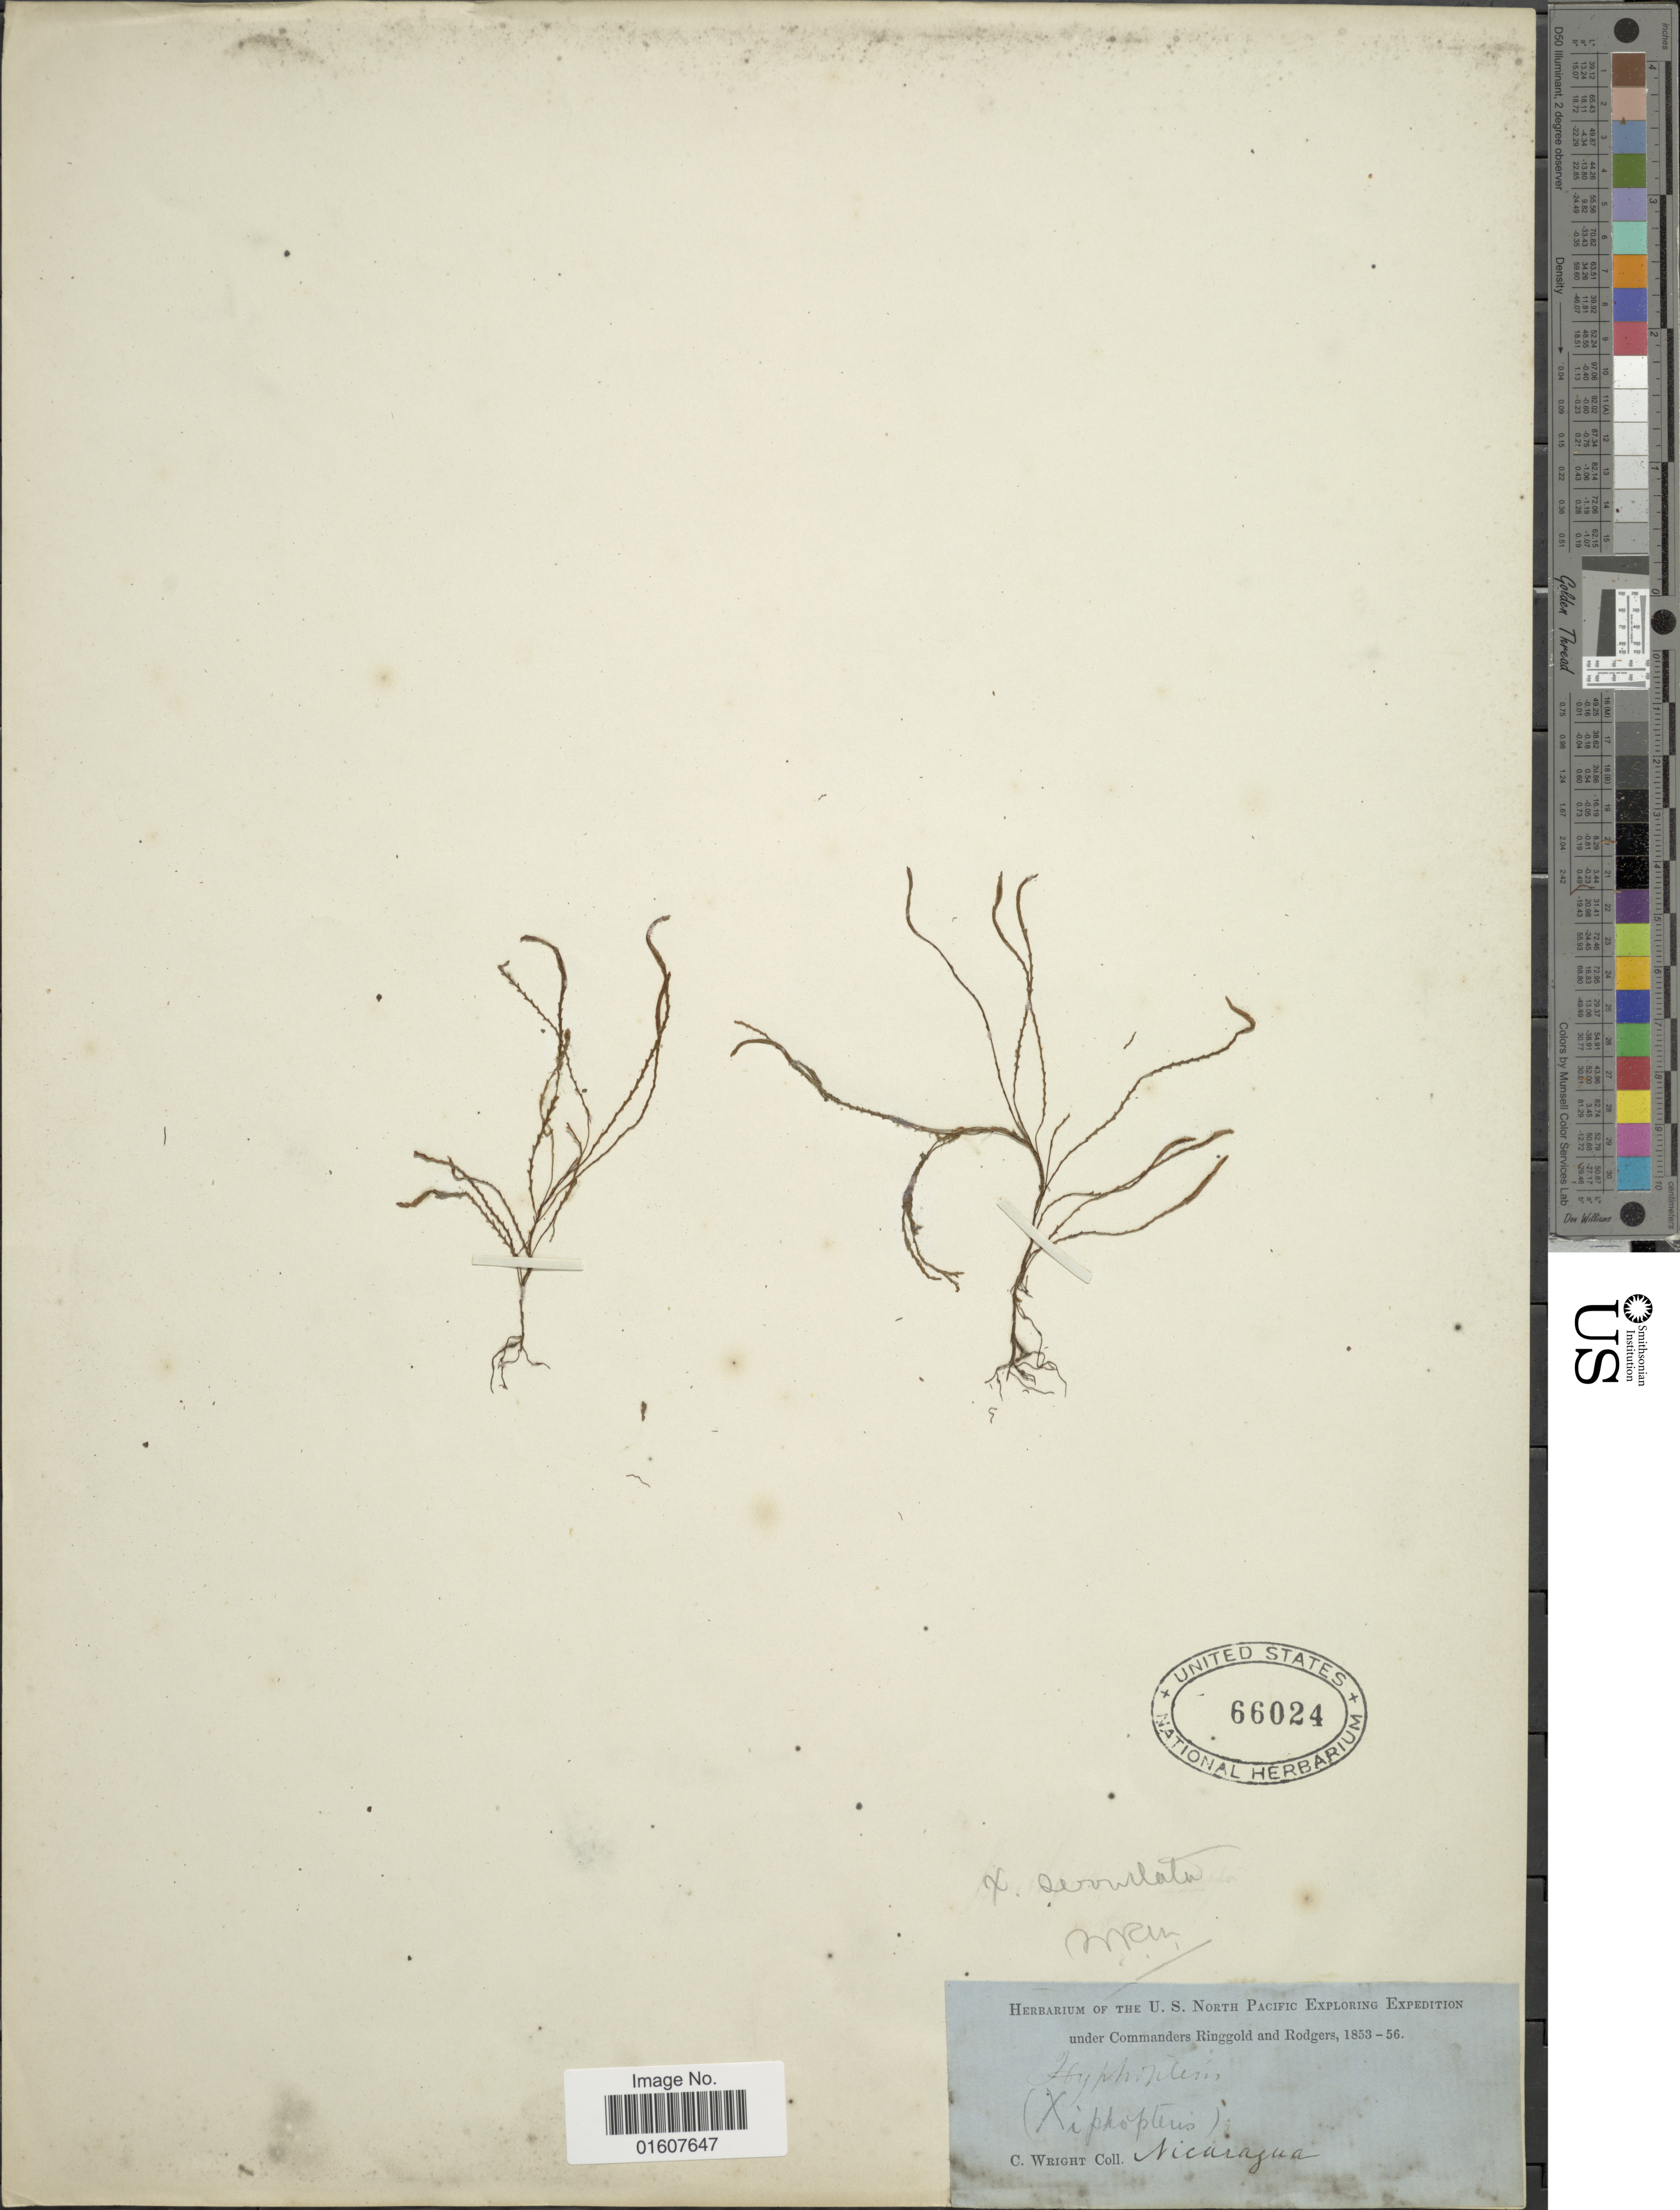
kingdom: Plantae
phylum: Tracheophyta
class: Polypodiopsida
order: Polypodiales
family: Polypodiaceae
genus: Cochlidium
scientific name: Cochlidium serrulatum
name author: (Sw.) L.E. Bishop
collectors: C. Wright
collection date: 1853/1856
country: Nicaragua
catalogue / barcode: US 66024